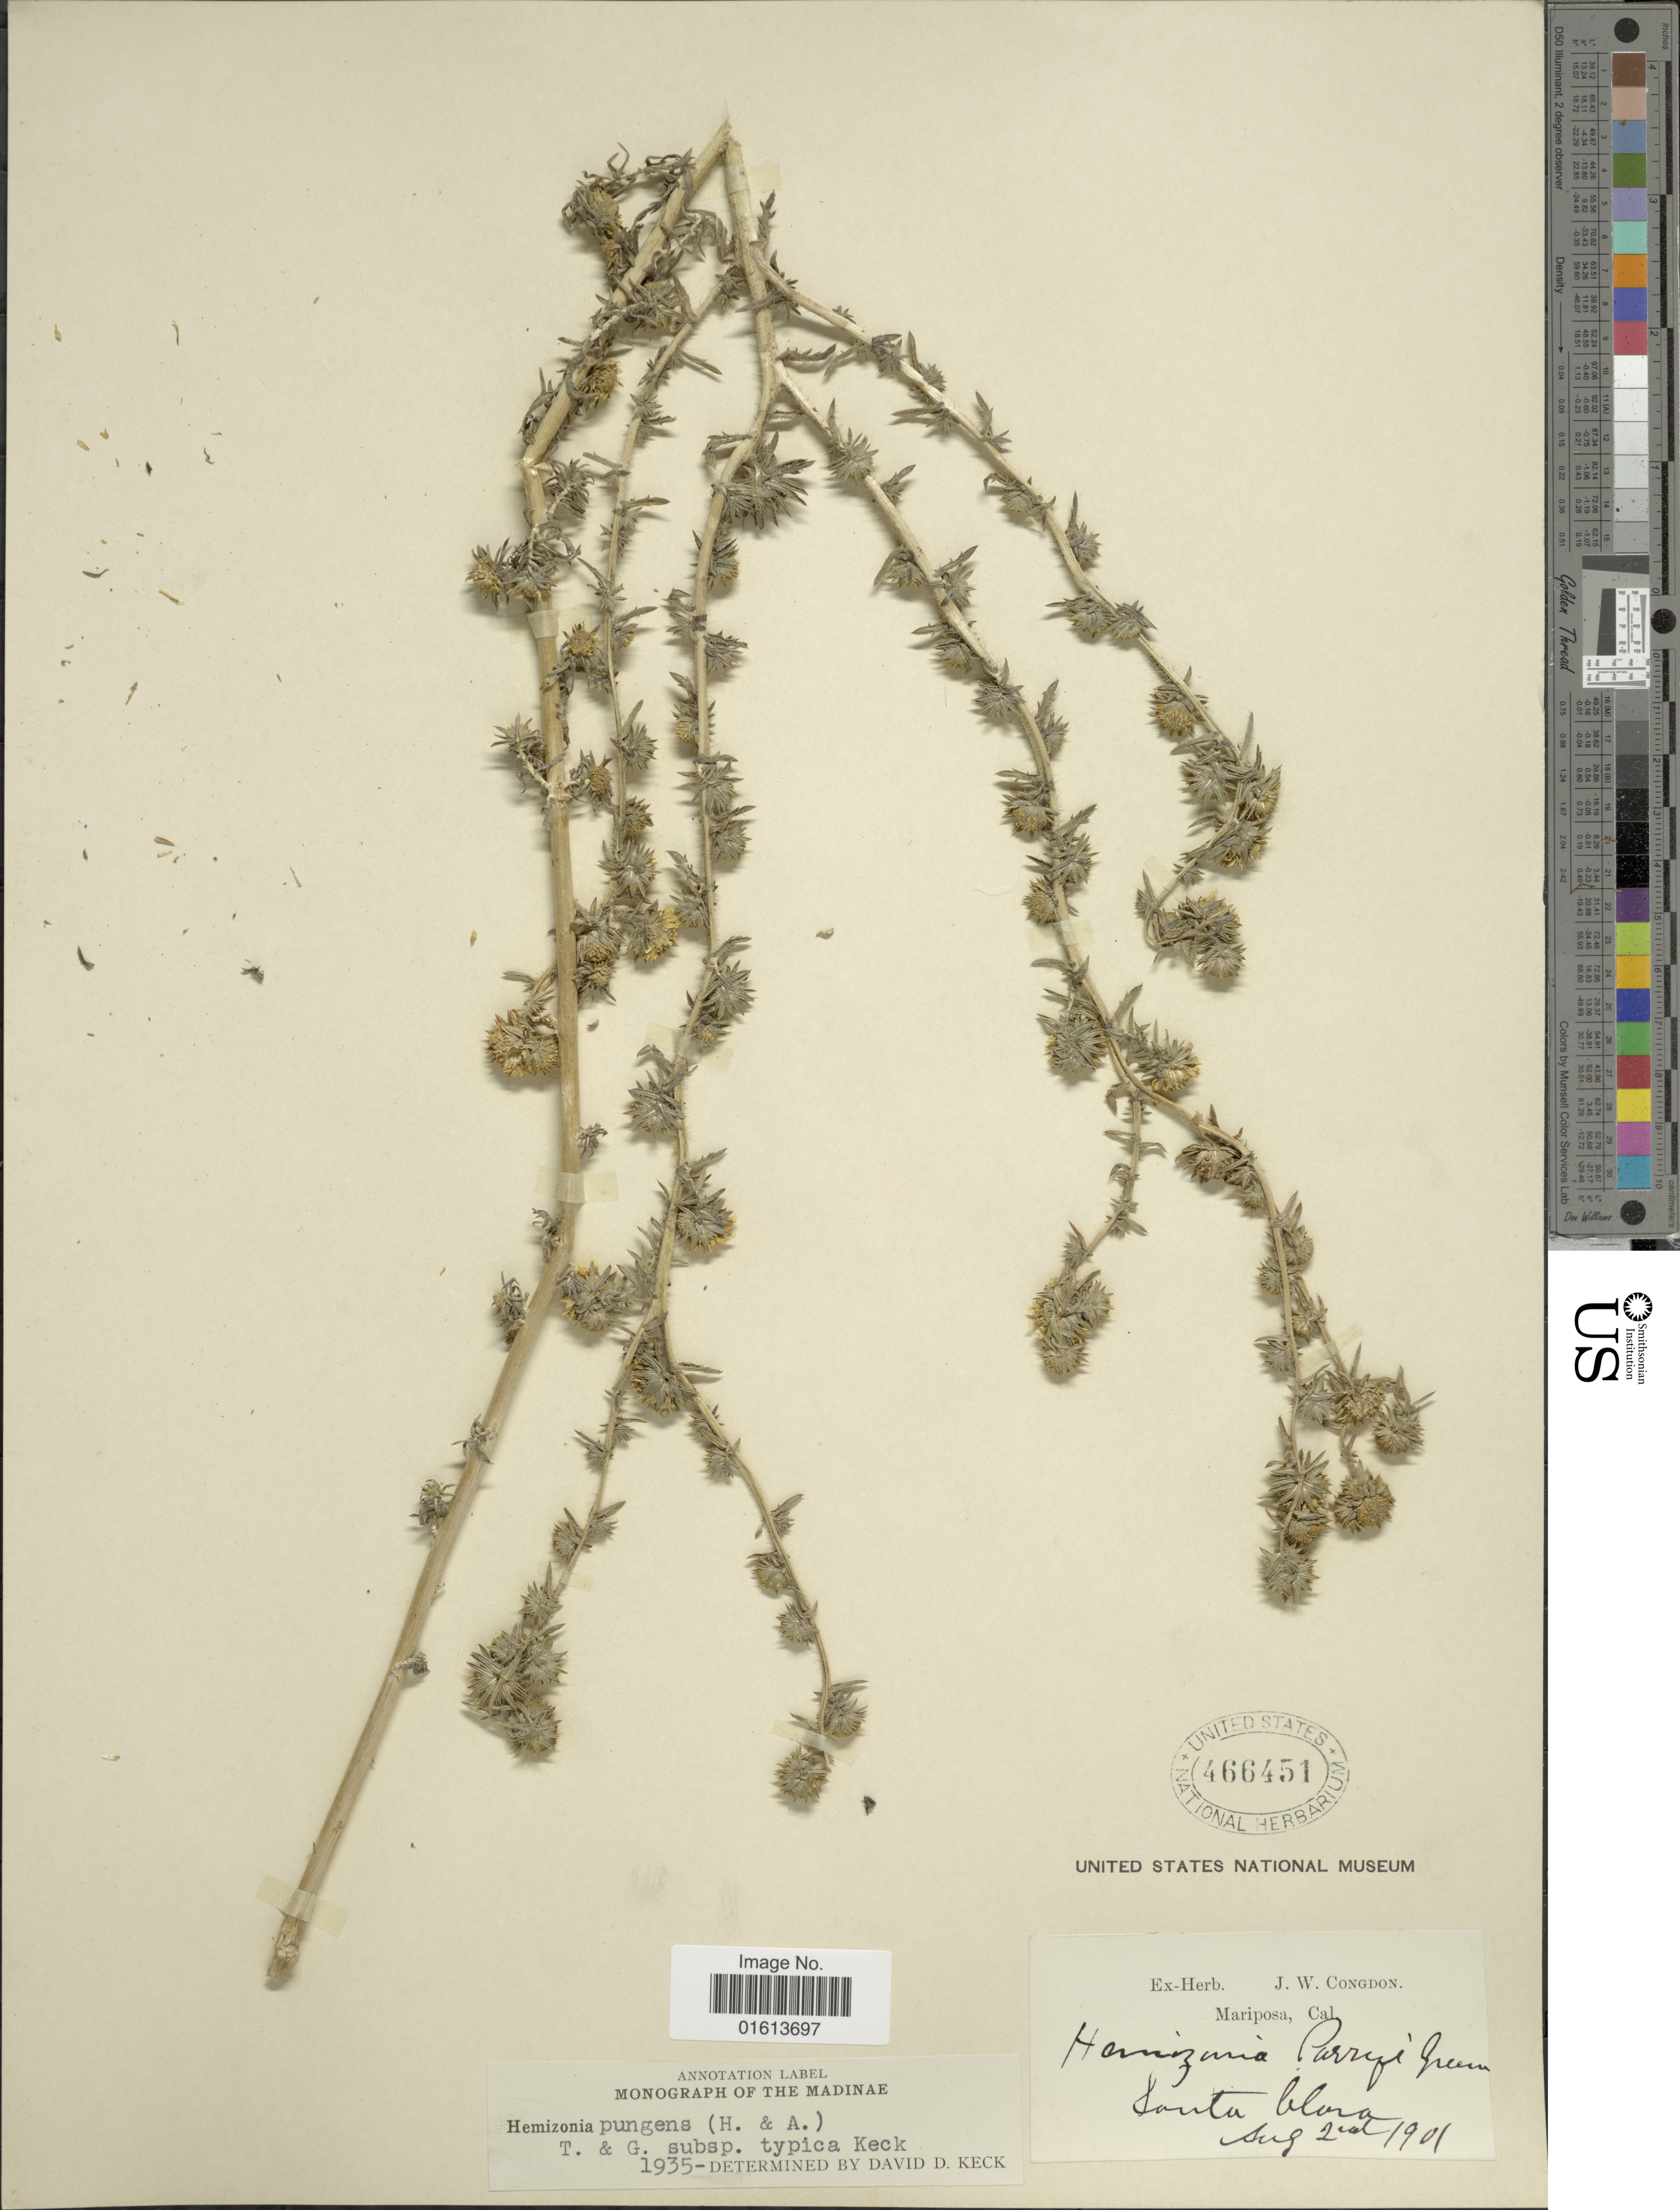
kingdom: Plantae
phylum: Tracheophyta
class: Magnoliopsida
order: Asterales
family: Asteraceae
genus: Centromadia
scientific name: Centromadia pungens subsp. pungens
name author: Hook. & Arn.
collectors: J. W. Congdon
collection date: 1901-08-02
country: United States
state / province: California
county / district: Mariposa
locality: Mariposa. Cal. Santa Clara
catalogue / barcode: US 466451